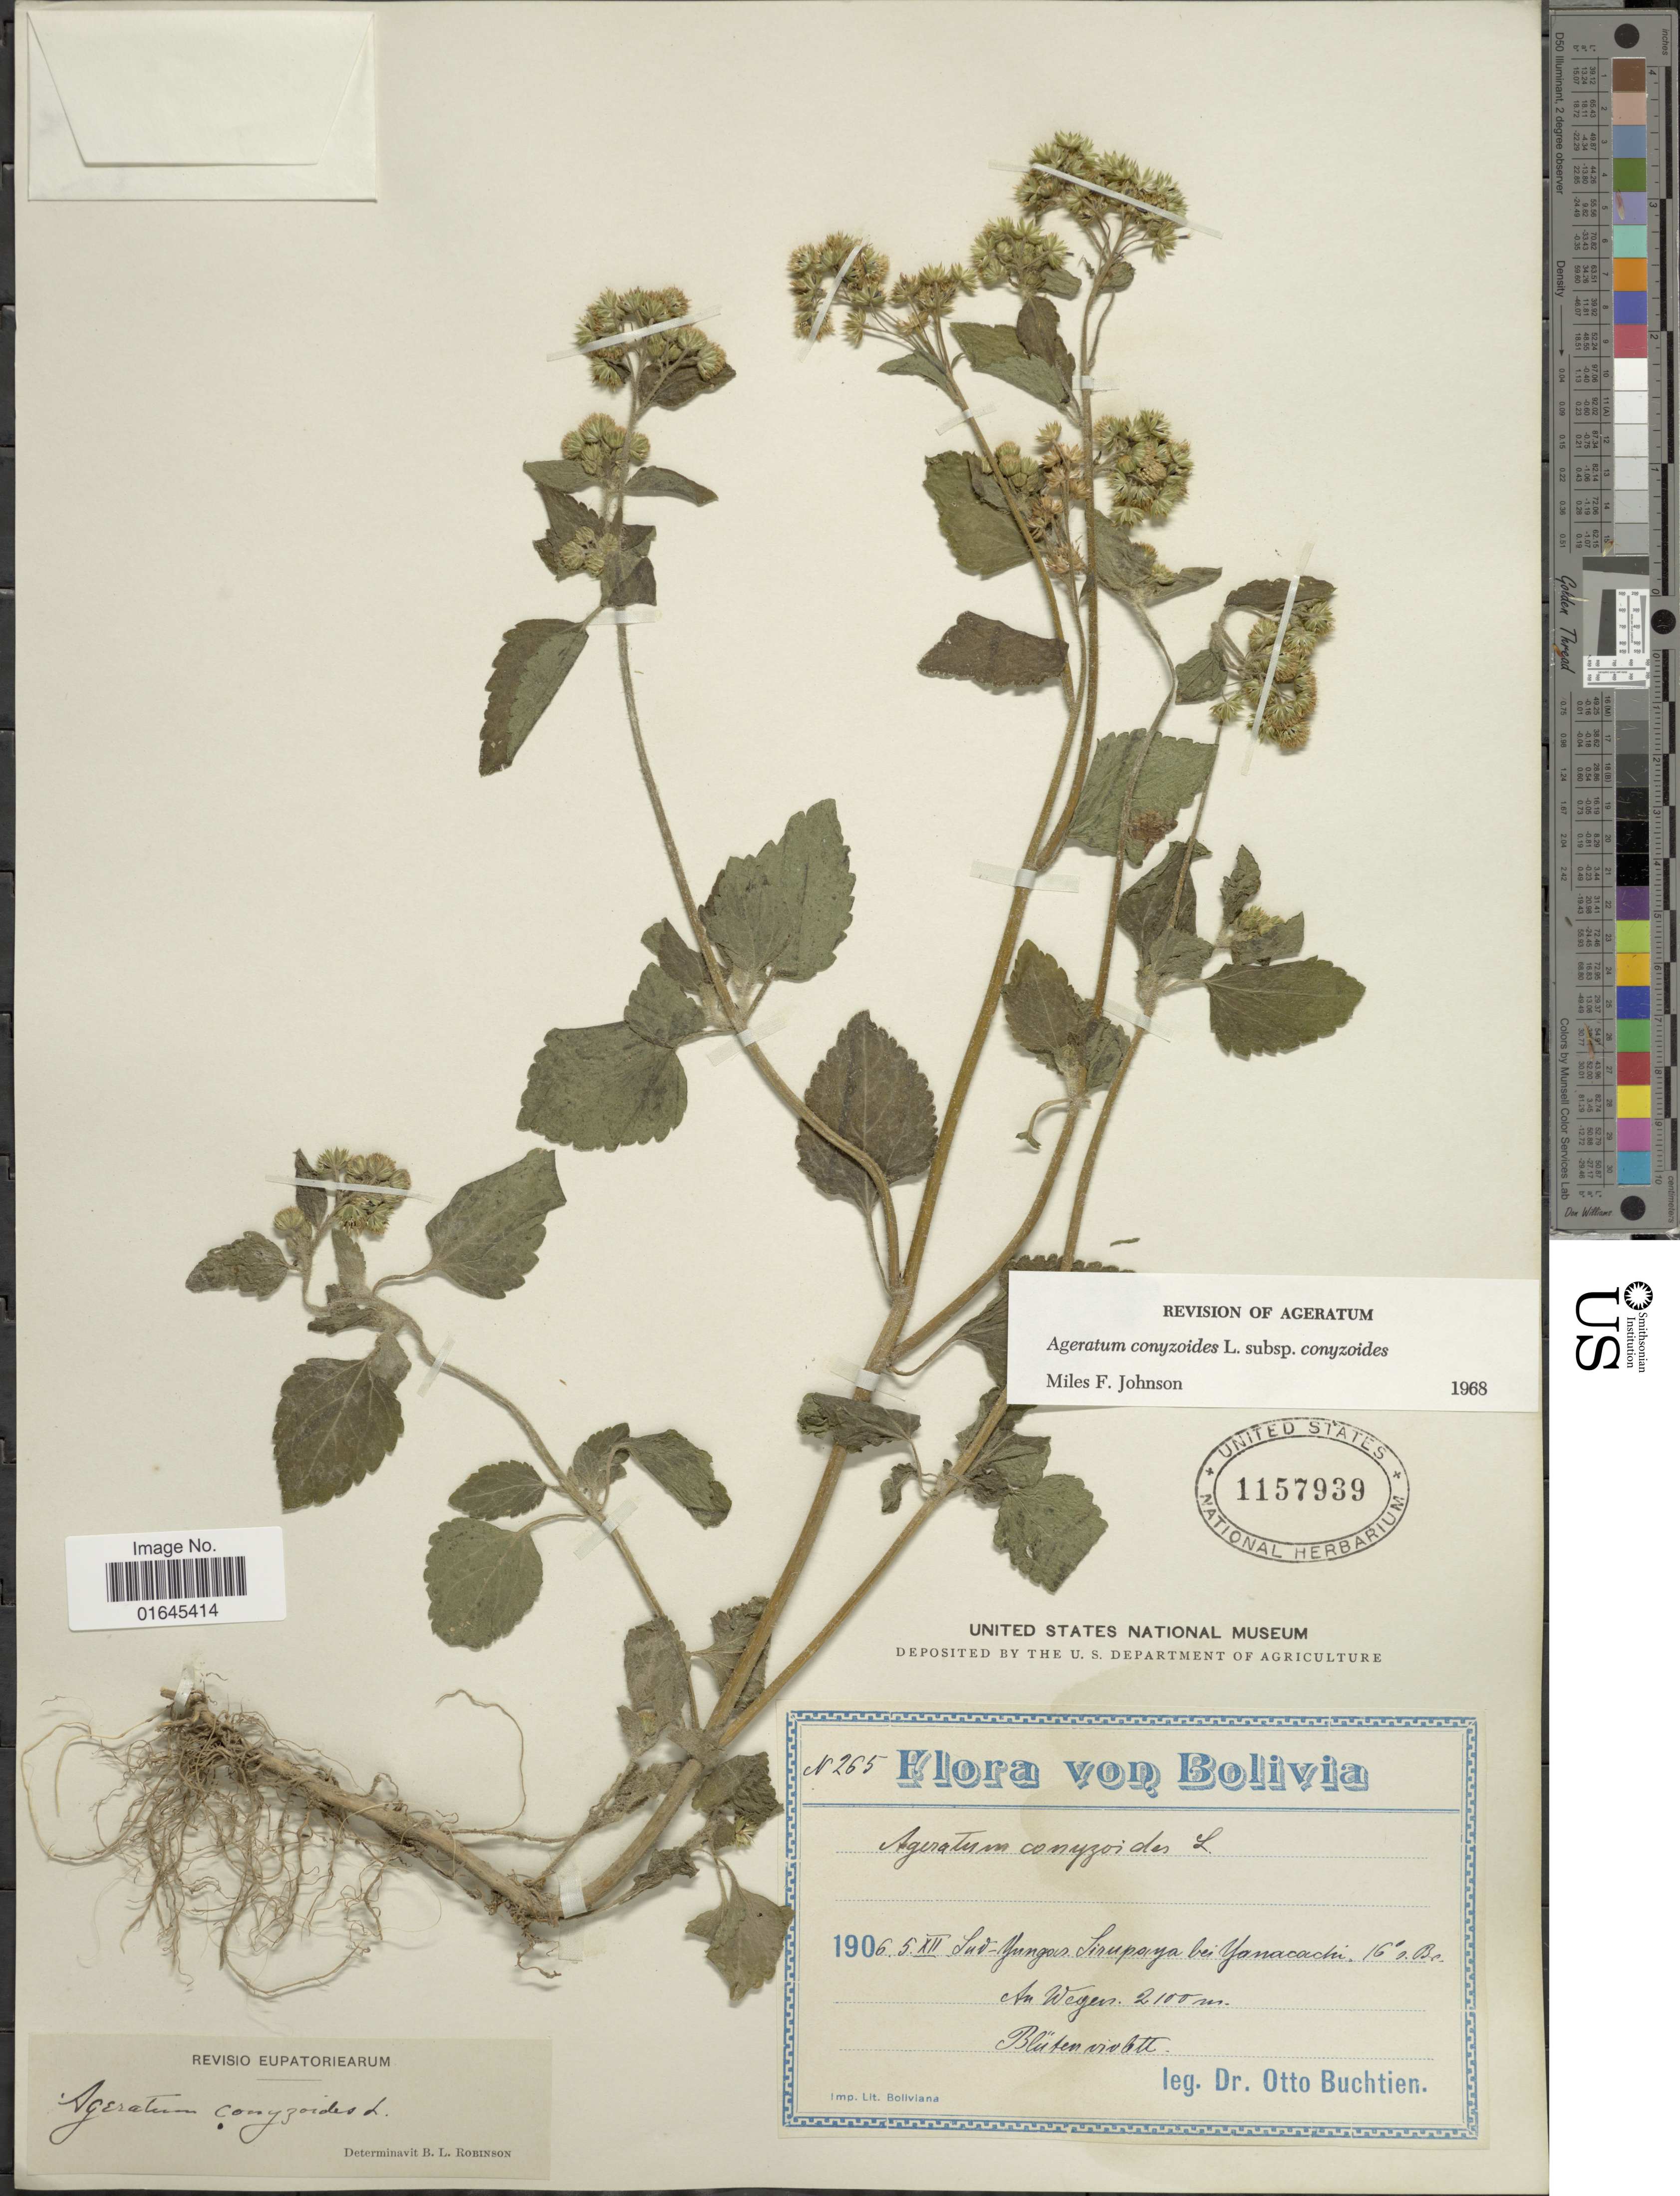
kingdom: Plantae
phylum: Tracheophyta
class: Magnoliopsida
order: Asterales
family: Asteraceae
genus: Ageratum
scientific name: Ageratum conyzoides subsp. conyzoides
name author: L.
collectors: O. Buchtien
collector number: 265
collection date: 1906-12-05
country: Bolivia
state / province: La Paz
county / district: Sud Yungas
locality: Sirupaya bei Yanacachi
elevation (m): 2100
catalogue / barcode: US 1157939